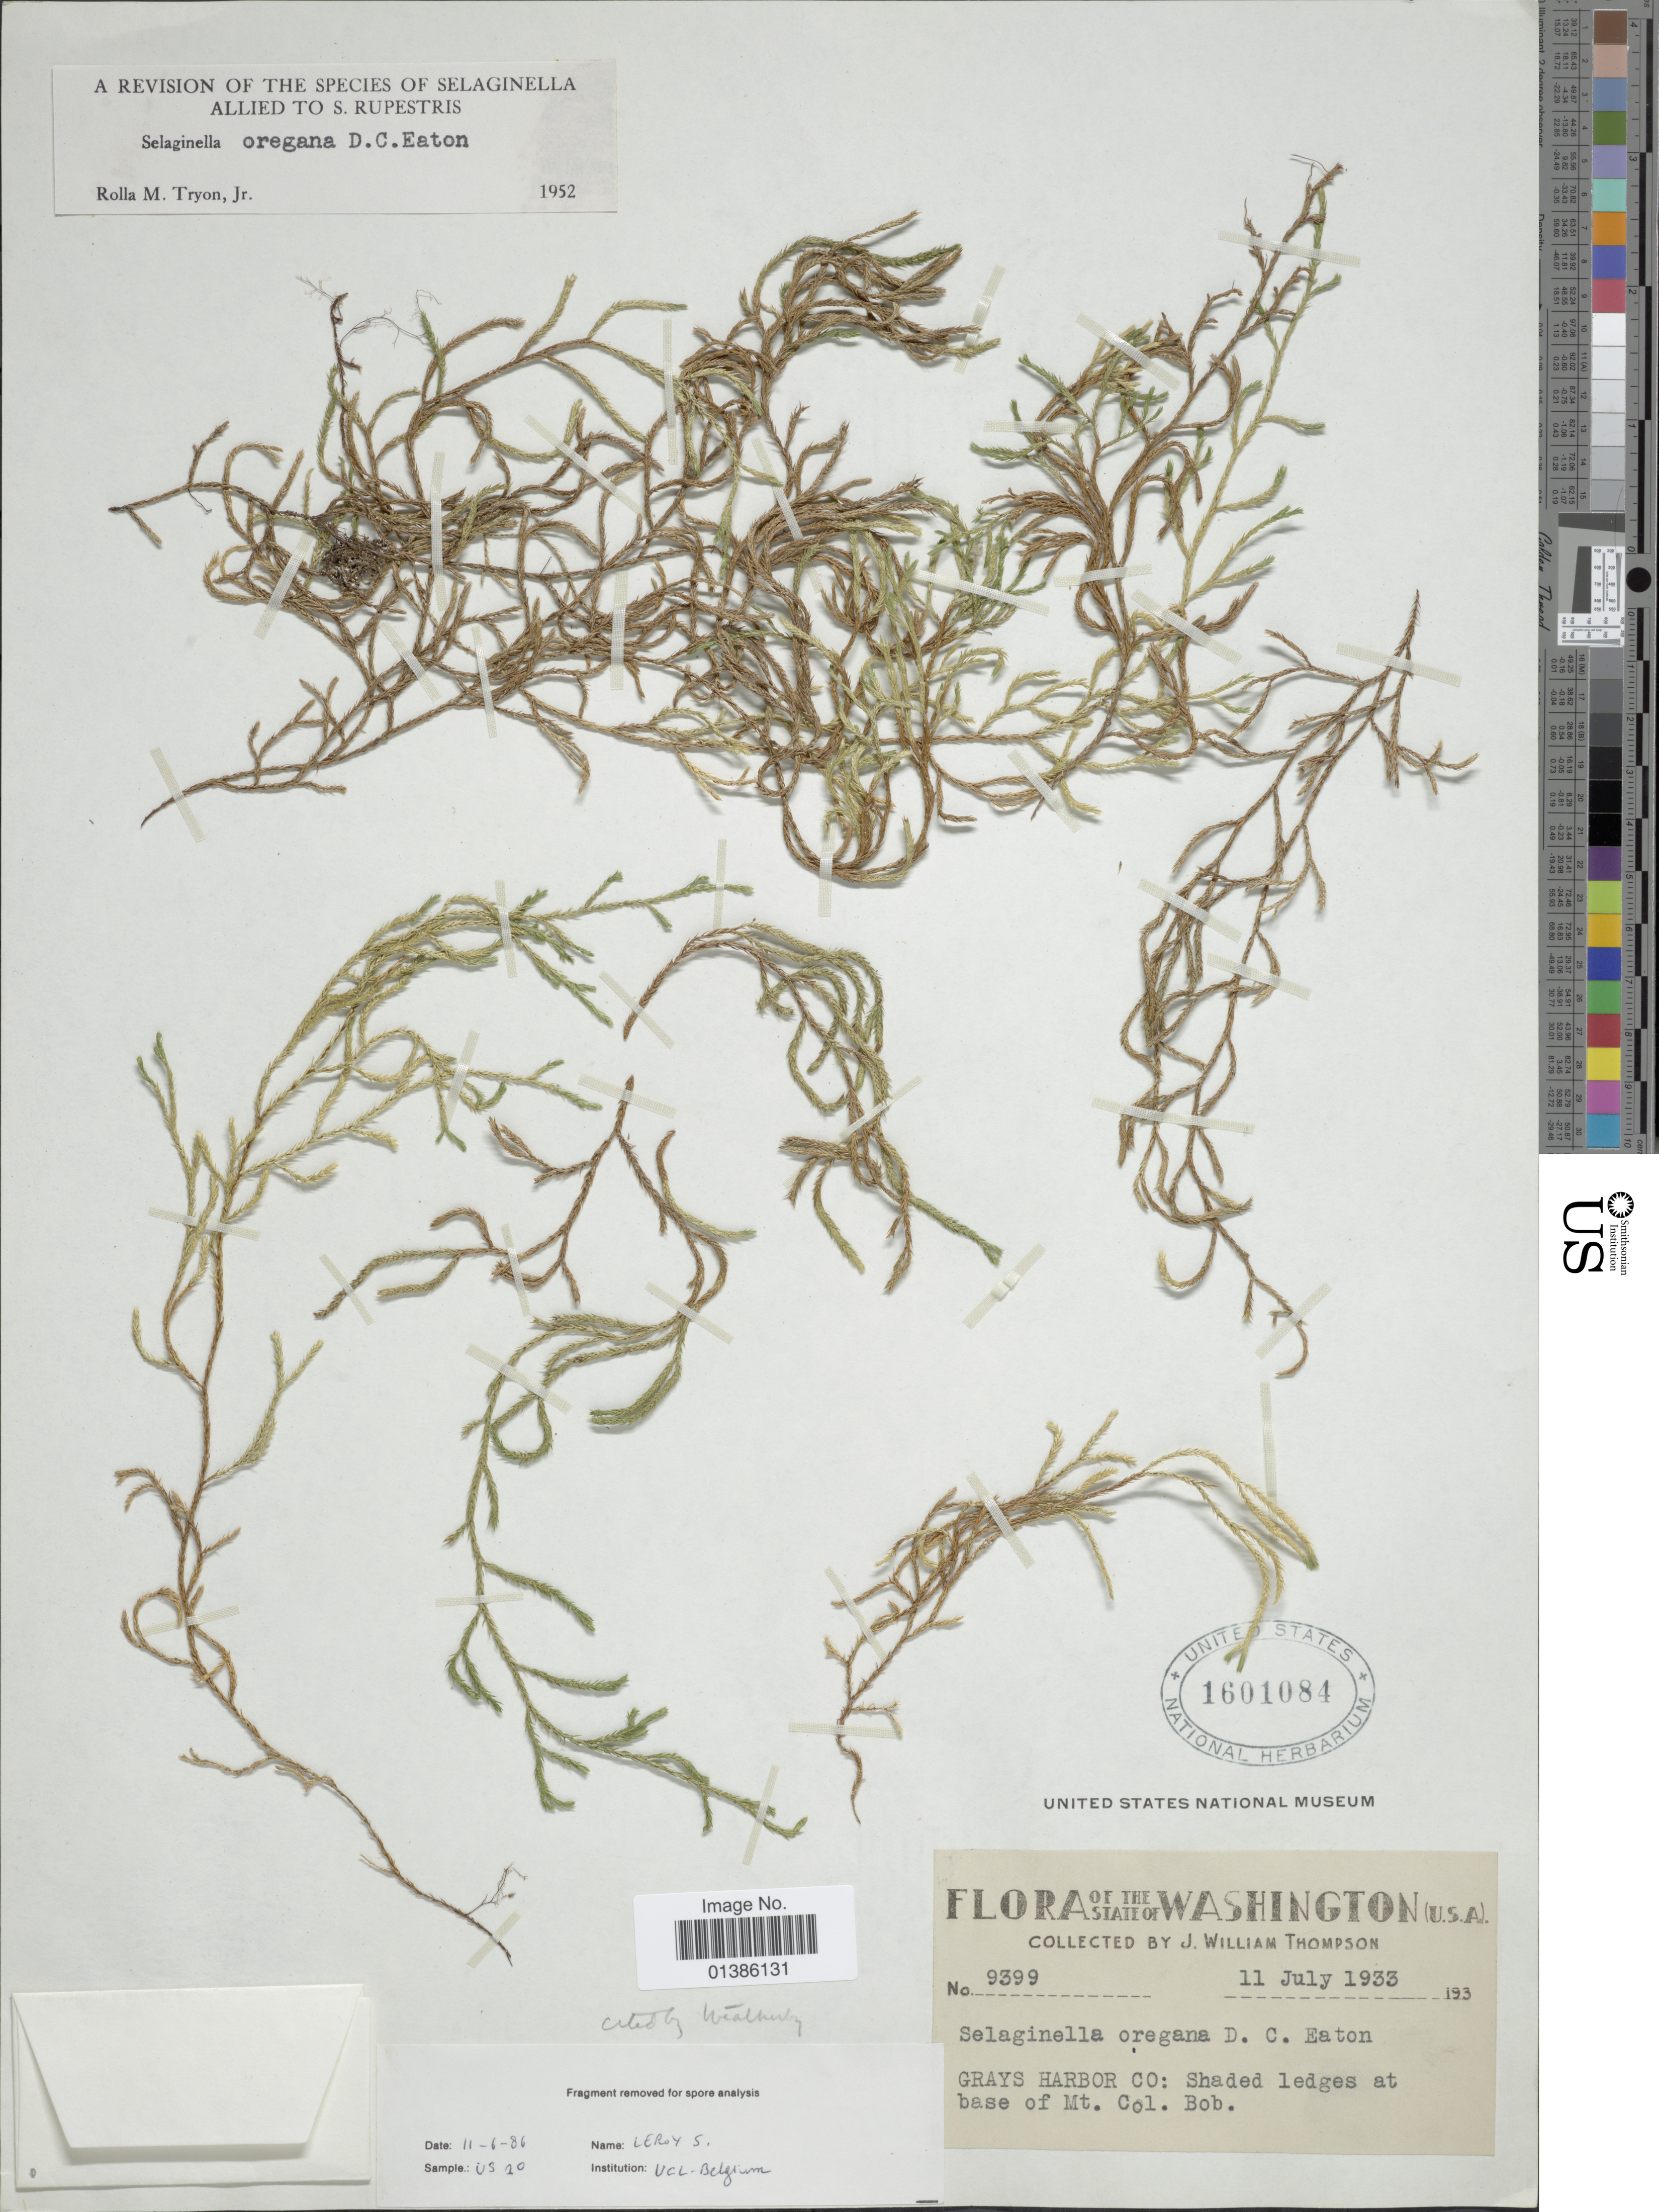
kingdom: Plantae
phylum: Tracheophyta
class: Lycopodiopsida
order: Selaginellales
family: Selaginellaceae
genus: Selaginella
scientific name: Selaginella oregana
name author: D.C. Eaton ex S. Watson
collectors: J. W. Thompson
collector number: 9399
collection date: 1933-07-11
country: United States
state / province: Washington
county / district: Grays Harbor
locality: Grays Harbor Co: Shaded ledges at base of Mt. Co. Bob.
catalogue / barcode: US 1601084